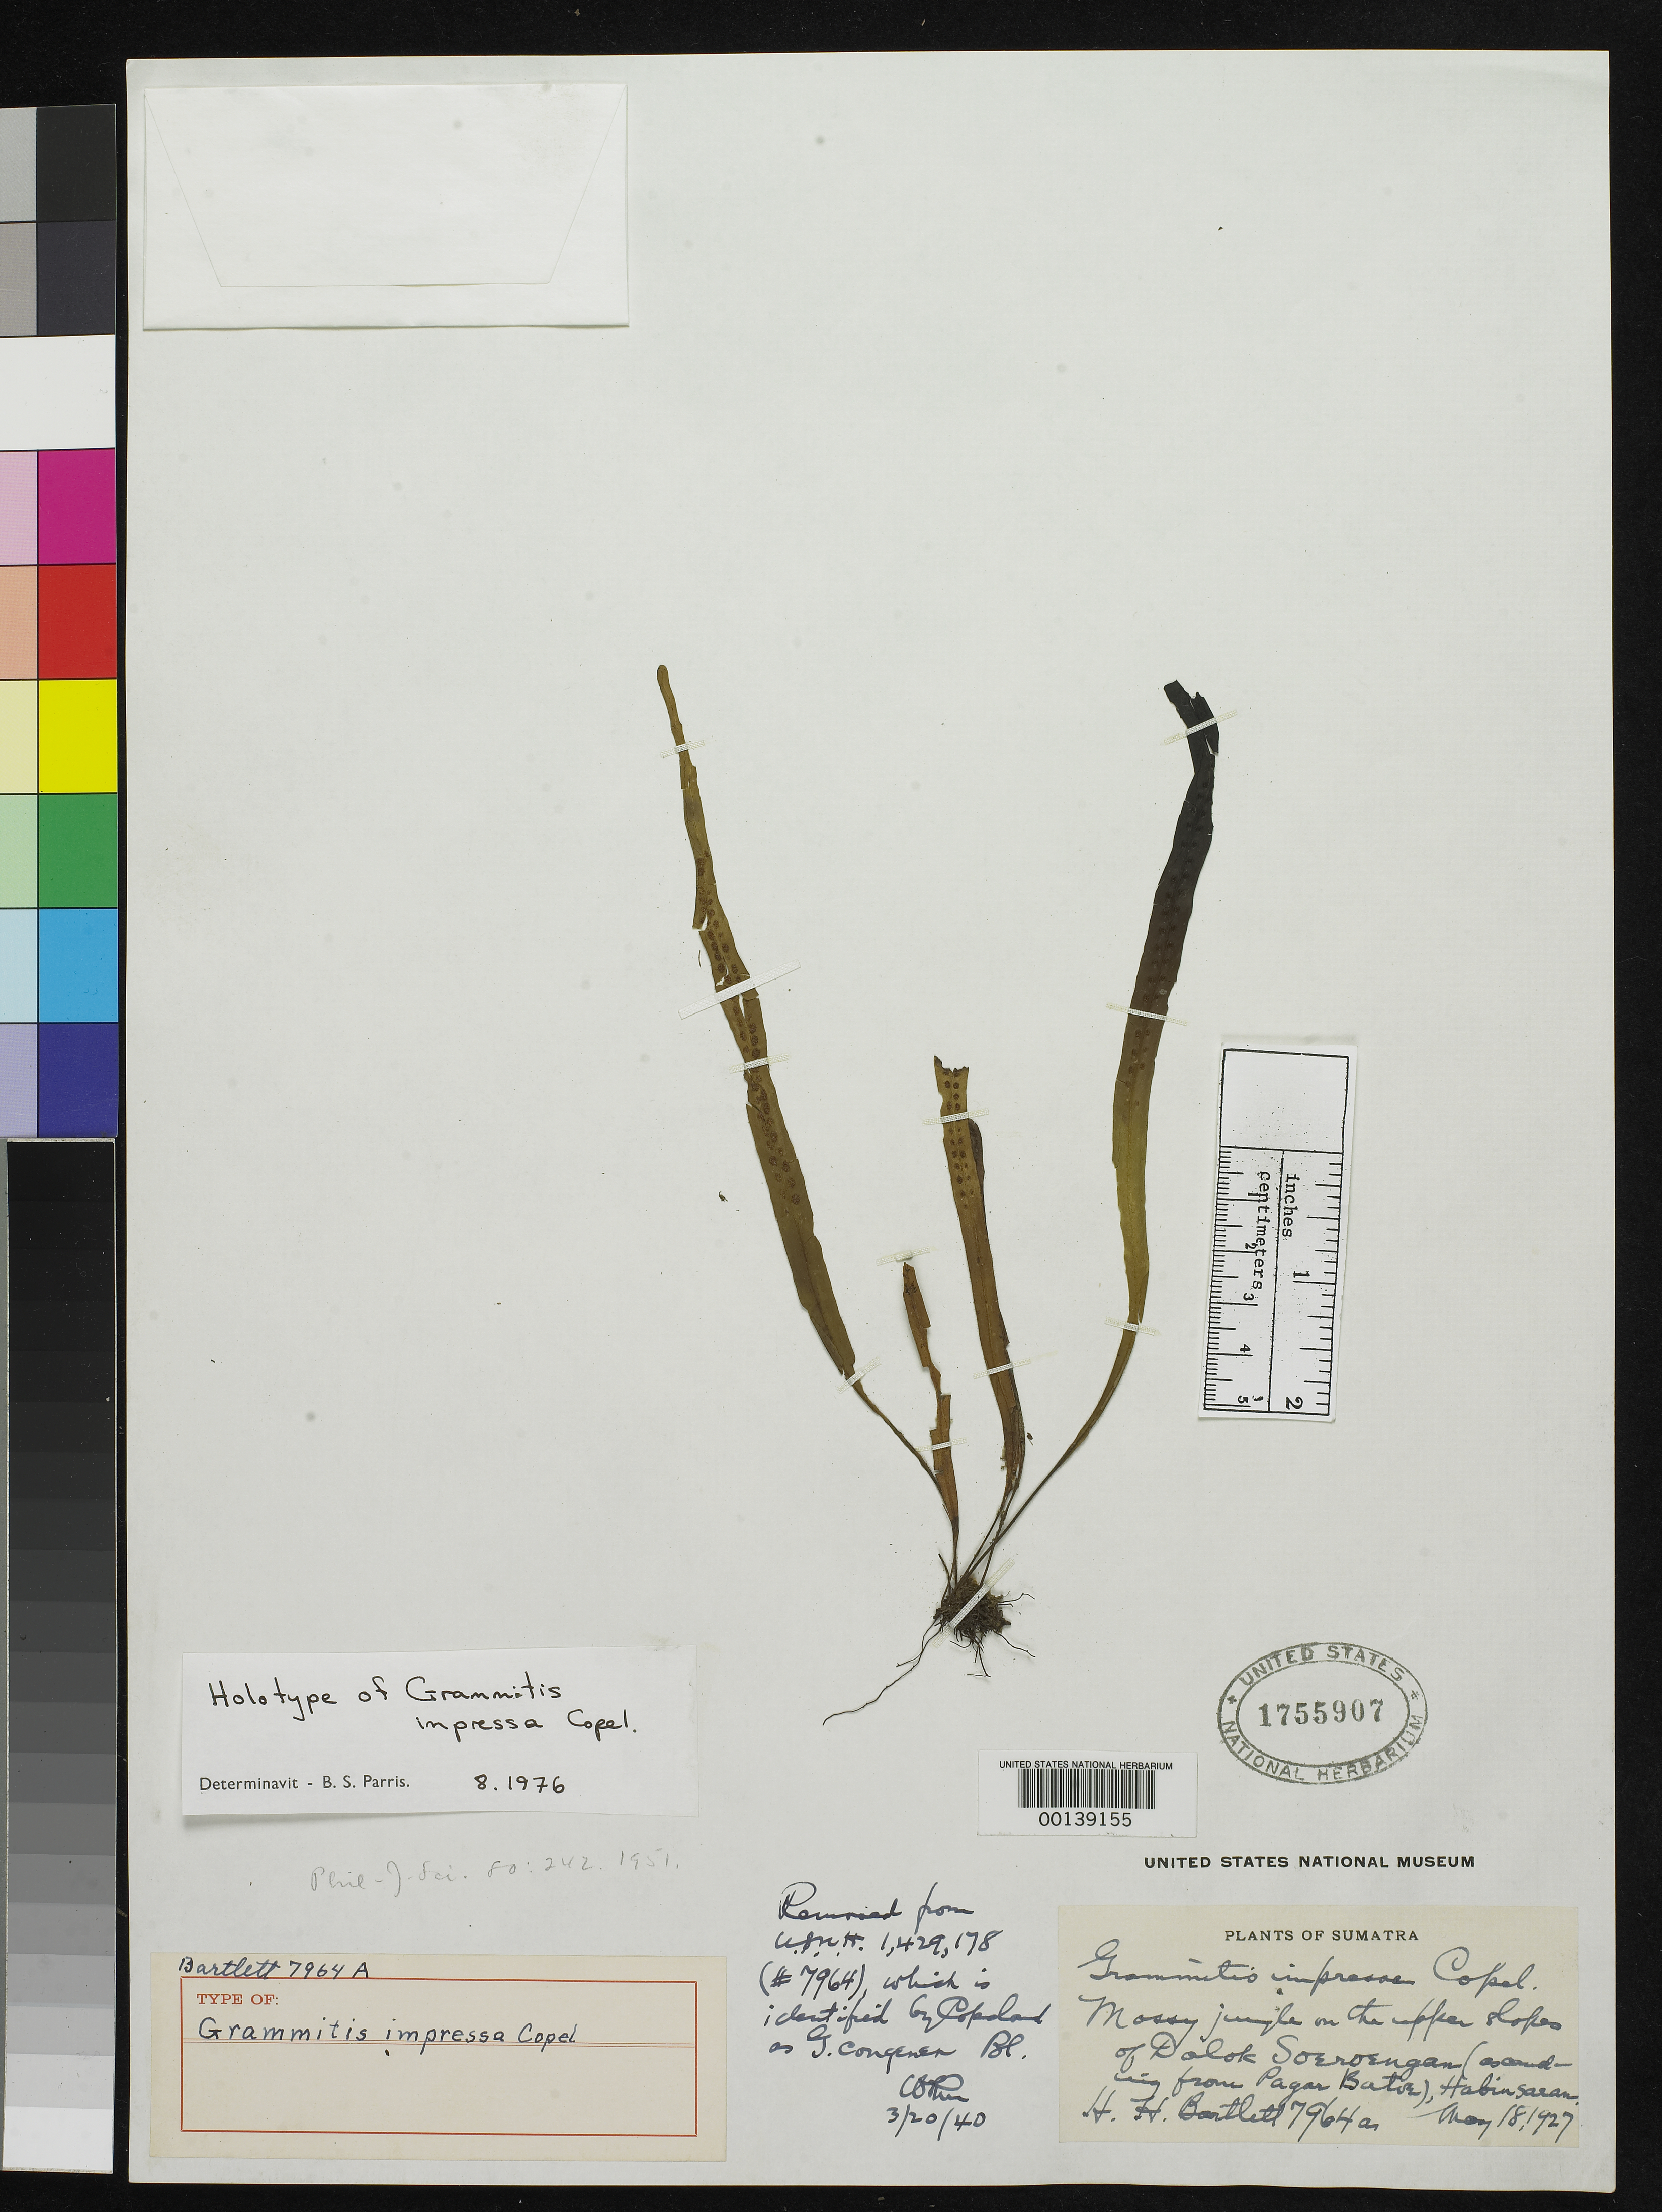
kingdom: Plantae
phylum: Tracheophyta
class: Polypodiopsida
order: Polypodiales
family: Polypodiaceae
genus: Grammitis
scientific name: Grammitis impressa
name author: Copel.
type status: Holotype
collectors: H. H. Bartlett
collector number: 7964a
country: Indonesia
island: Sumatra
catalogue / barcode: US 1755907